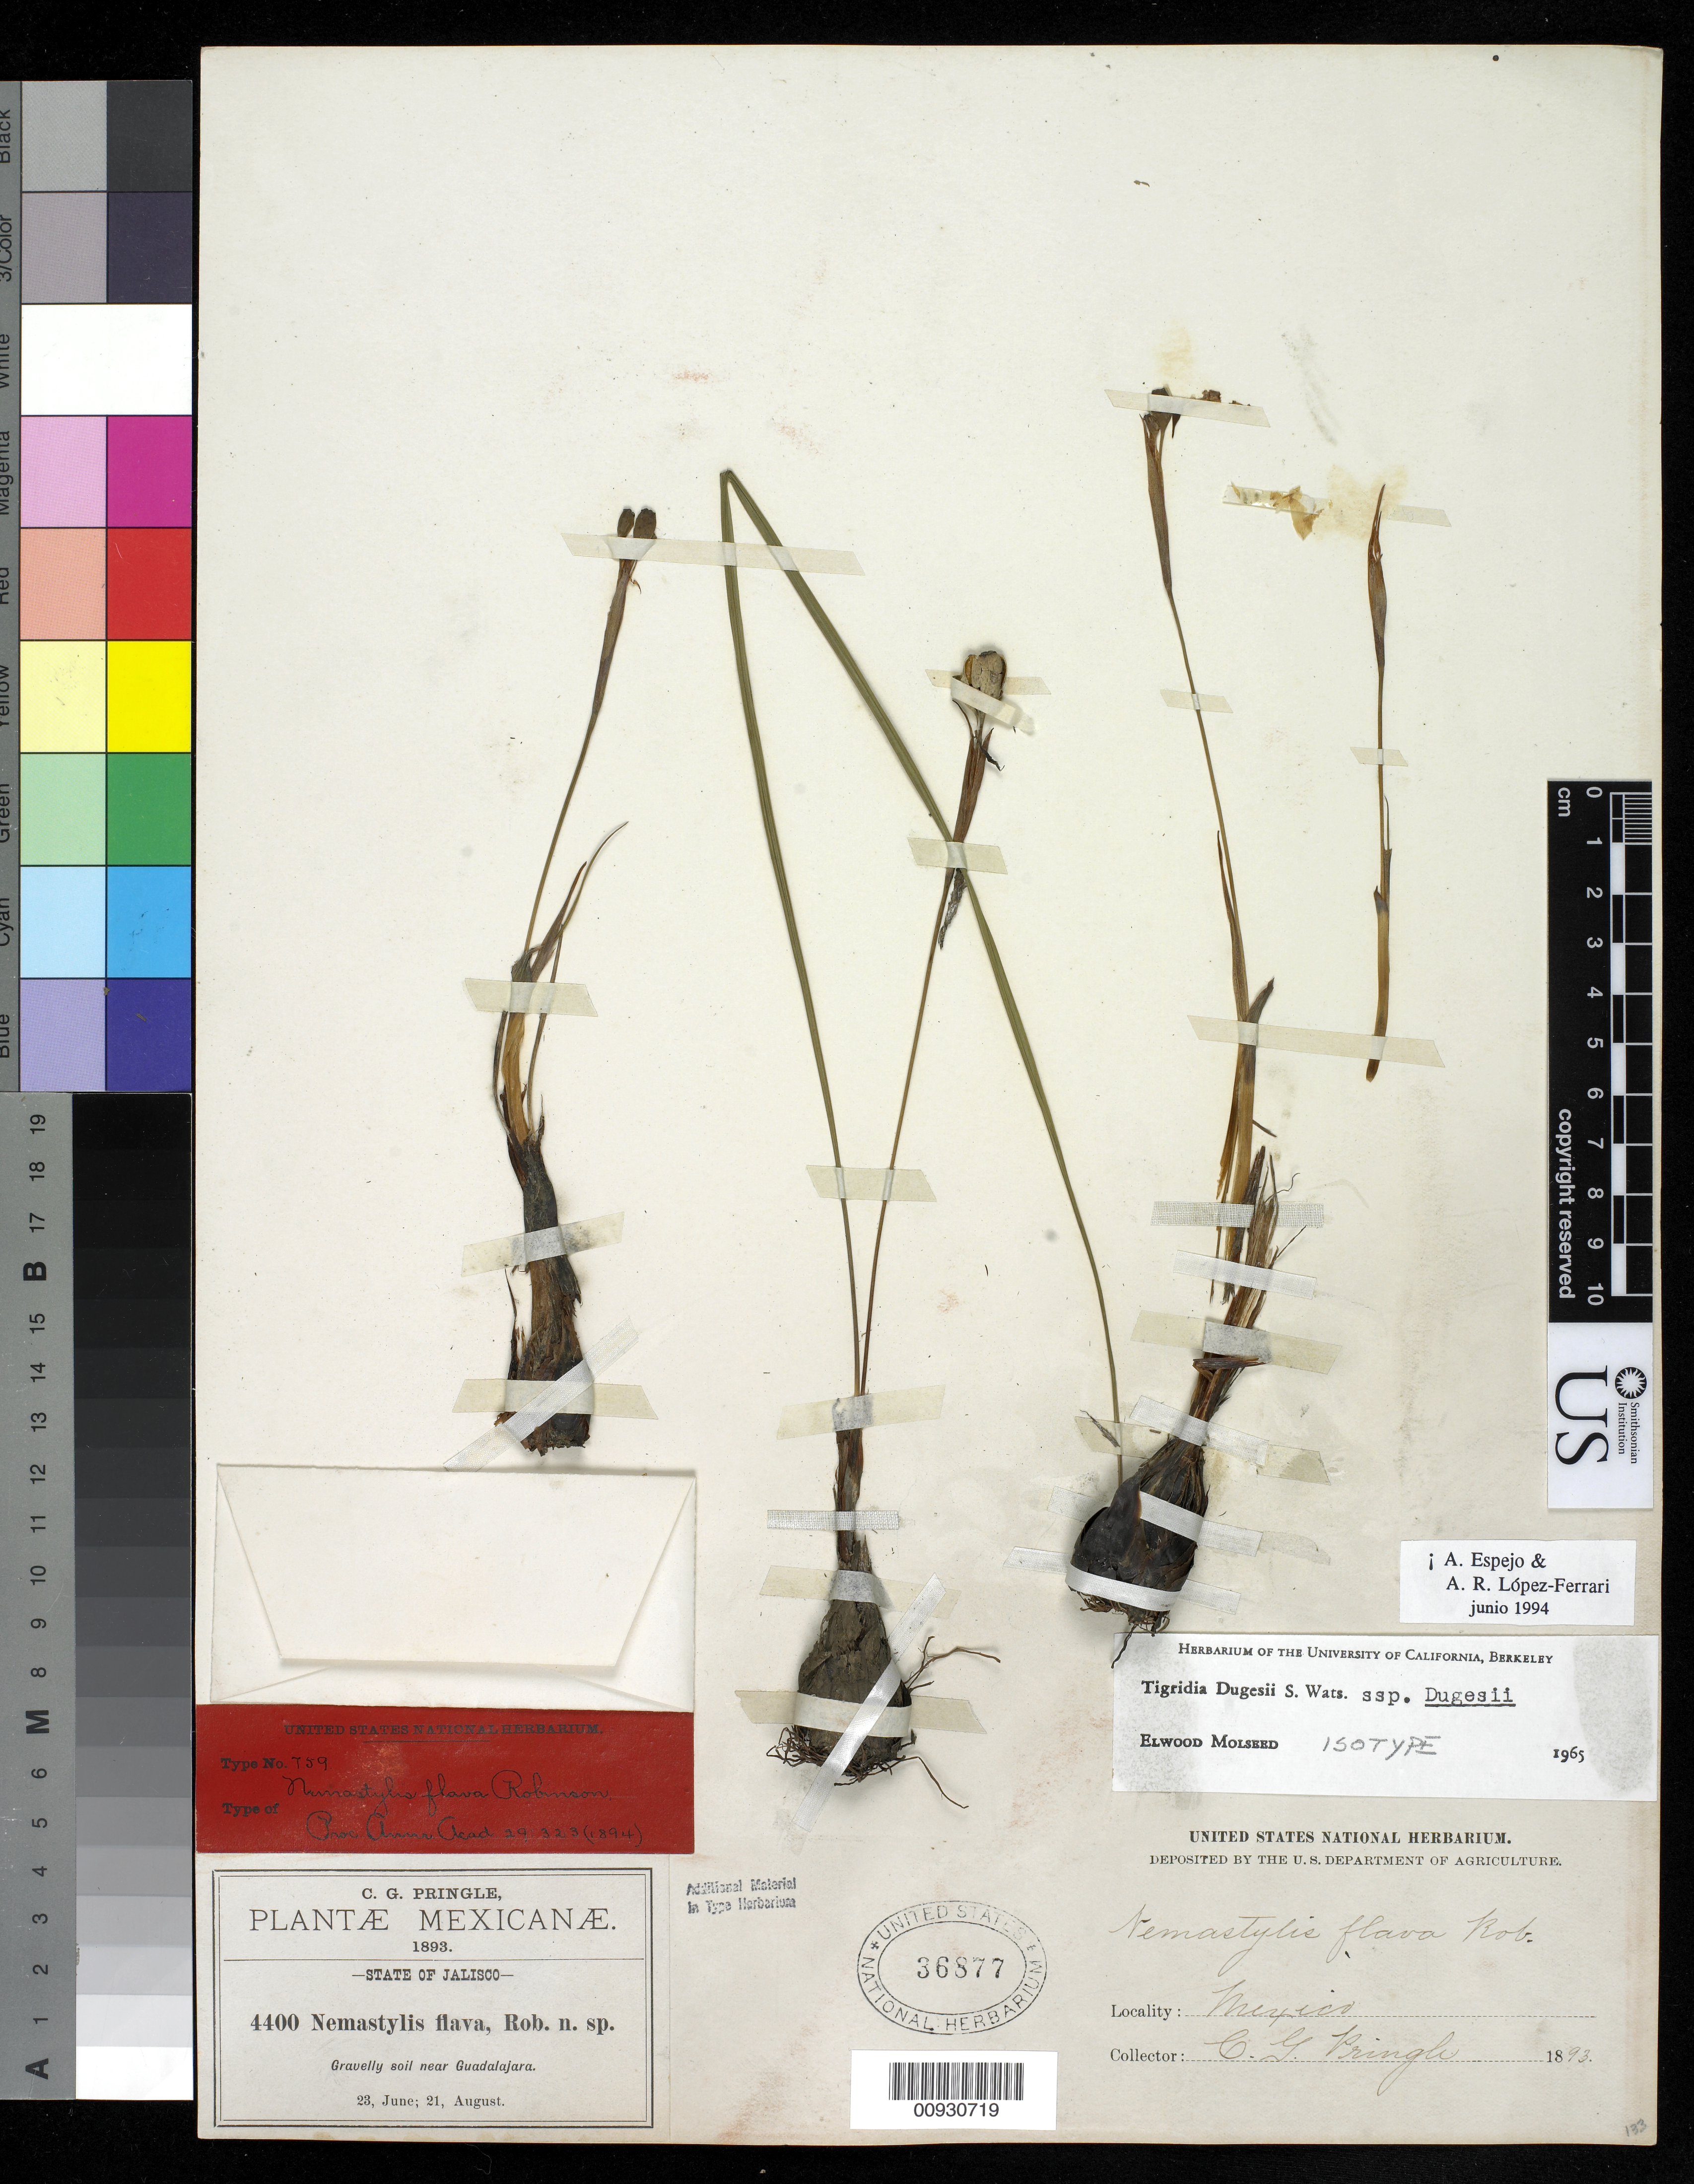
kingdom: Plantae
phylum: Tracheophyta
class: Liliopsida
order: Asparagales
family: Iridaceae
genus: Nemastylis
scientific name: Nemastylis flava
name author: B.L. Rob.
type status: Syntype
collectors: C. G. Pringle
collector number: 4400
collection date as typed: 23 Jun 1893 and 21 Aug 1893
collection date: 1893-06-23,1893-08-21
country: Mexico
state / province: Jalisco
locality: Gravelly soil near Guadalajara.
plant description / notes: Although annotated as "Isotype" by Molseed, the sheet is mounted with collections made on two different dates (23 June and 21 August) which therefore must be regarded as syntypes.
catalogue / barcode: US 36877